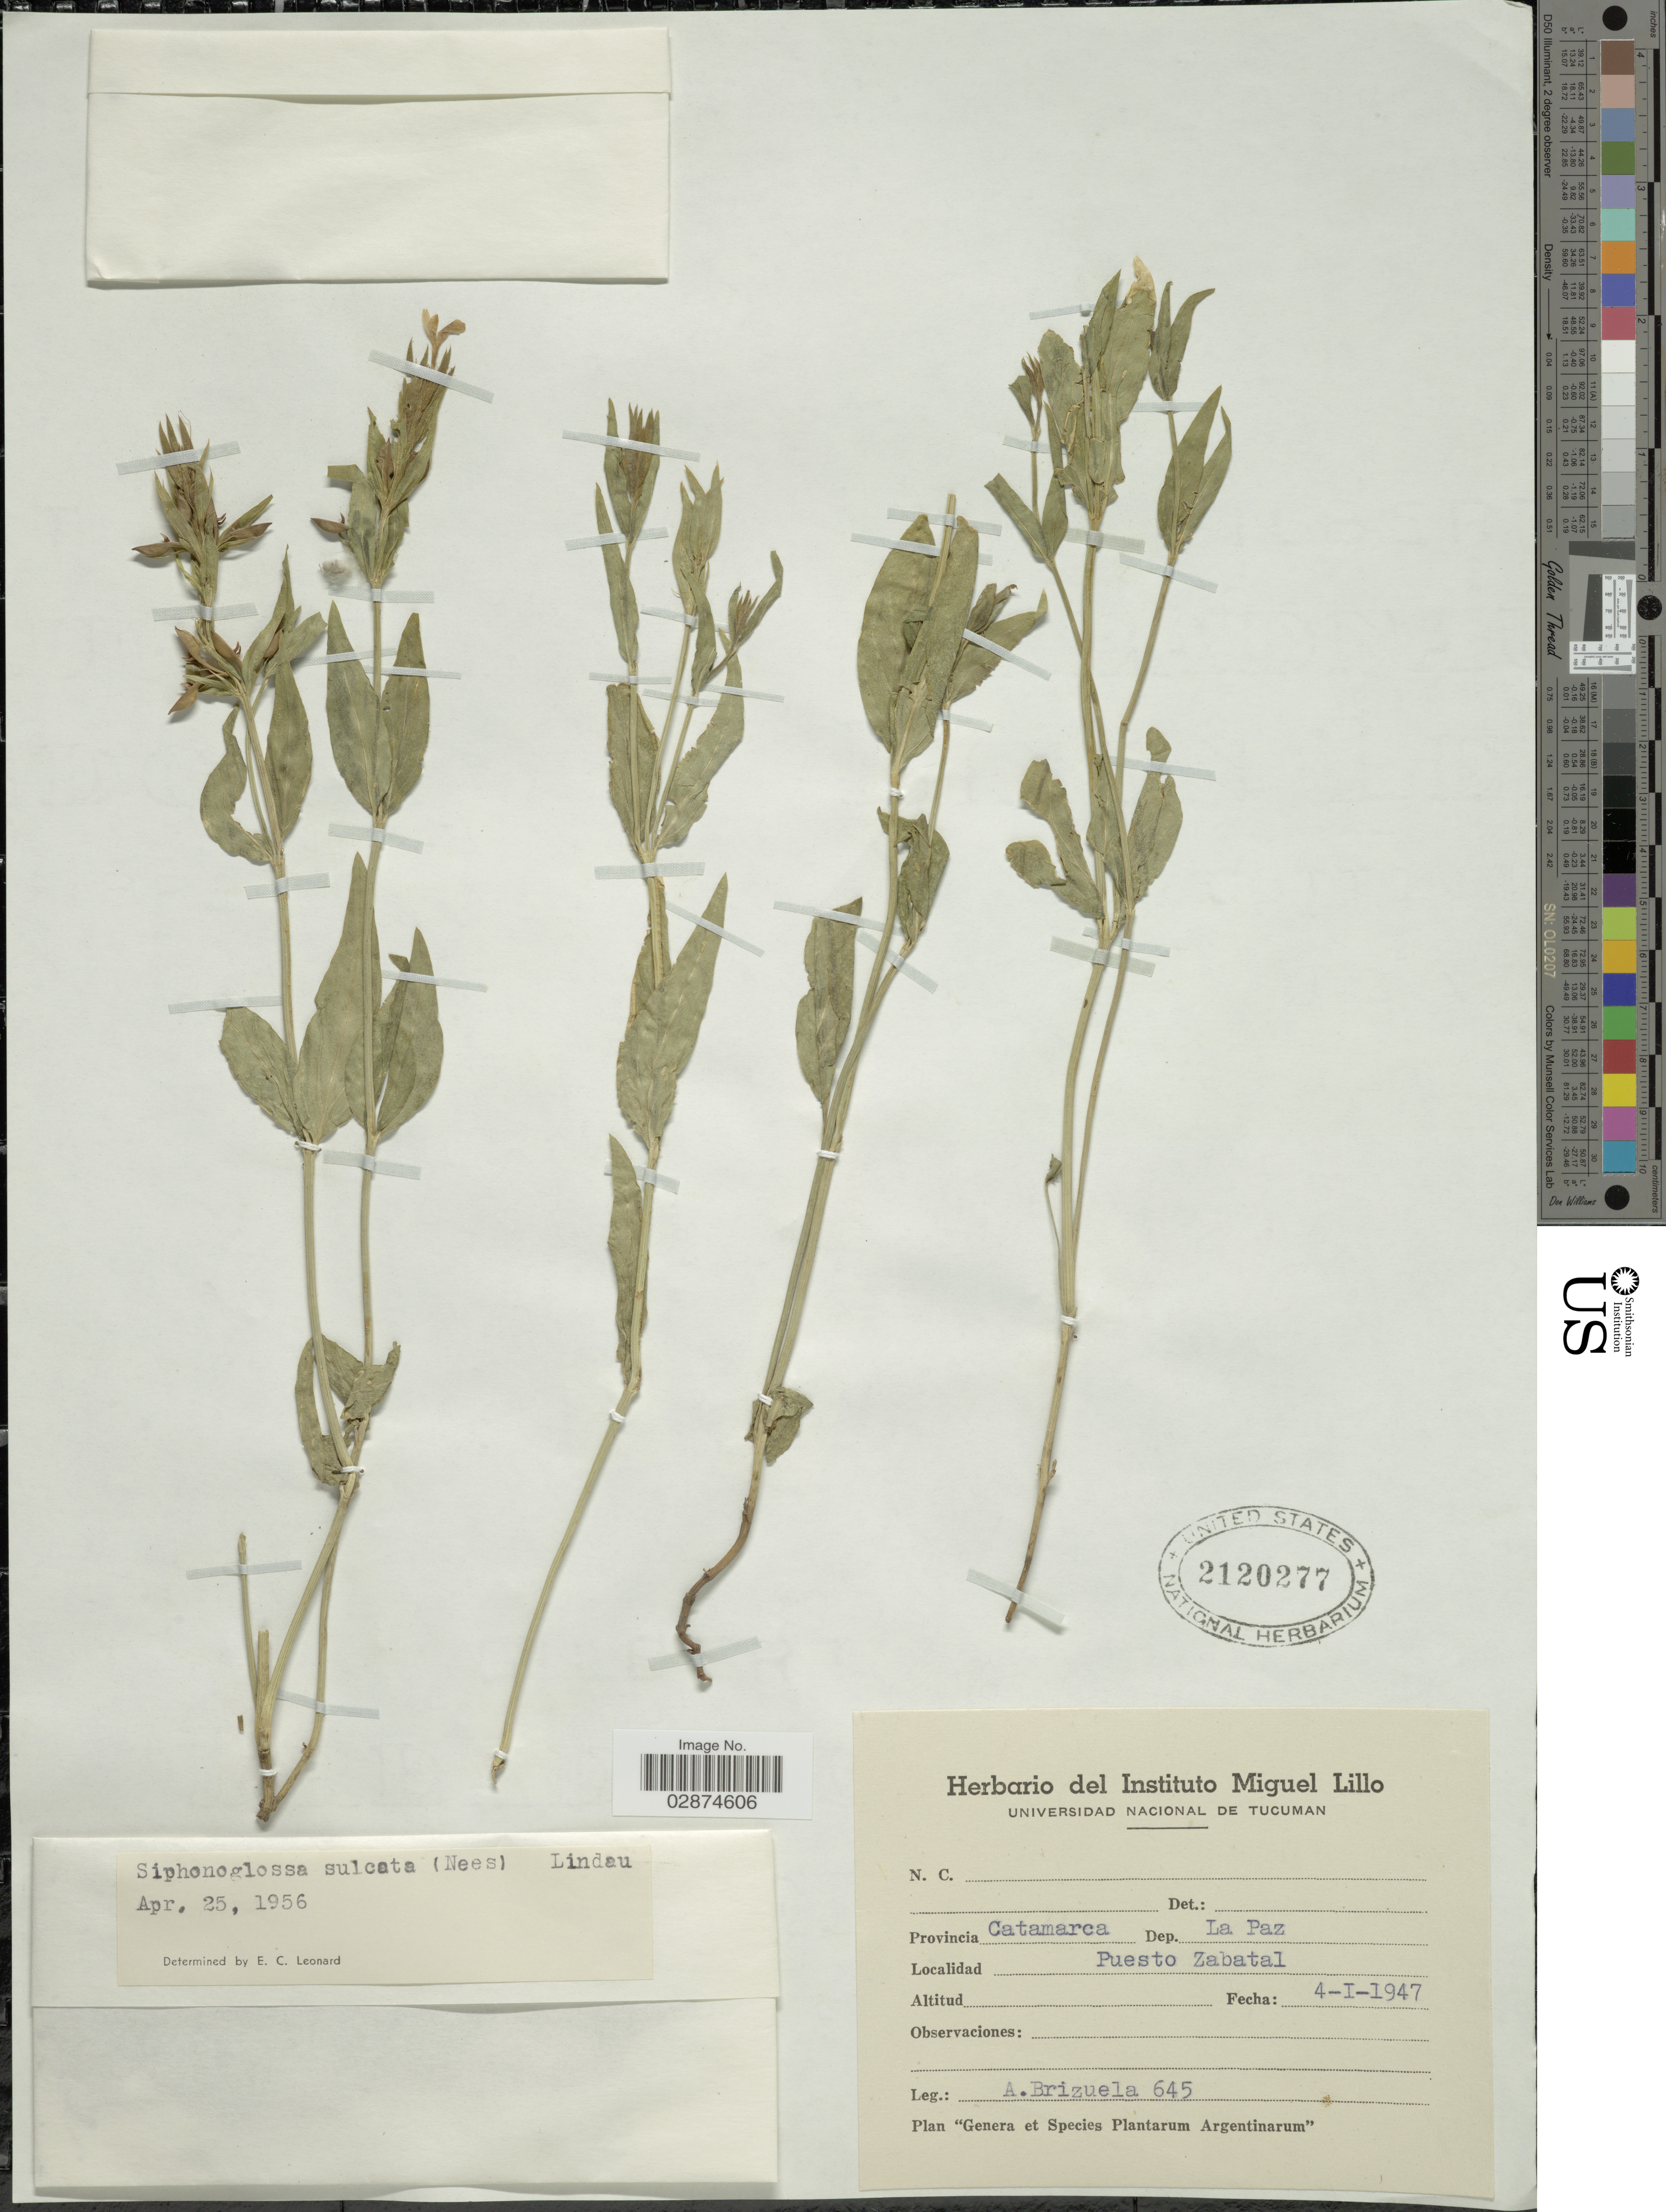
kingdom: Plantae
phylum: Tracheophyta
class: Magnoliopsida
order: Lamiales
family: Acanthaceae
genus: Yeatesia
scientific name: Yeatesia sulcata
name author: (Nees) Hilsenb.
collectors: A. Brizuela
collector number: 645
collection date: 1947-01-04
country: Argentina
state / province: Catamarca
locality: Dep. La Paz. Puesto Zabatal.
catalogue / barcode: US 2120277